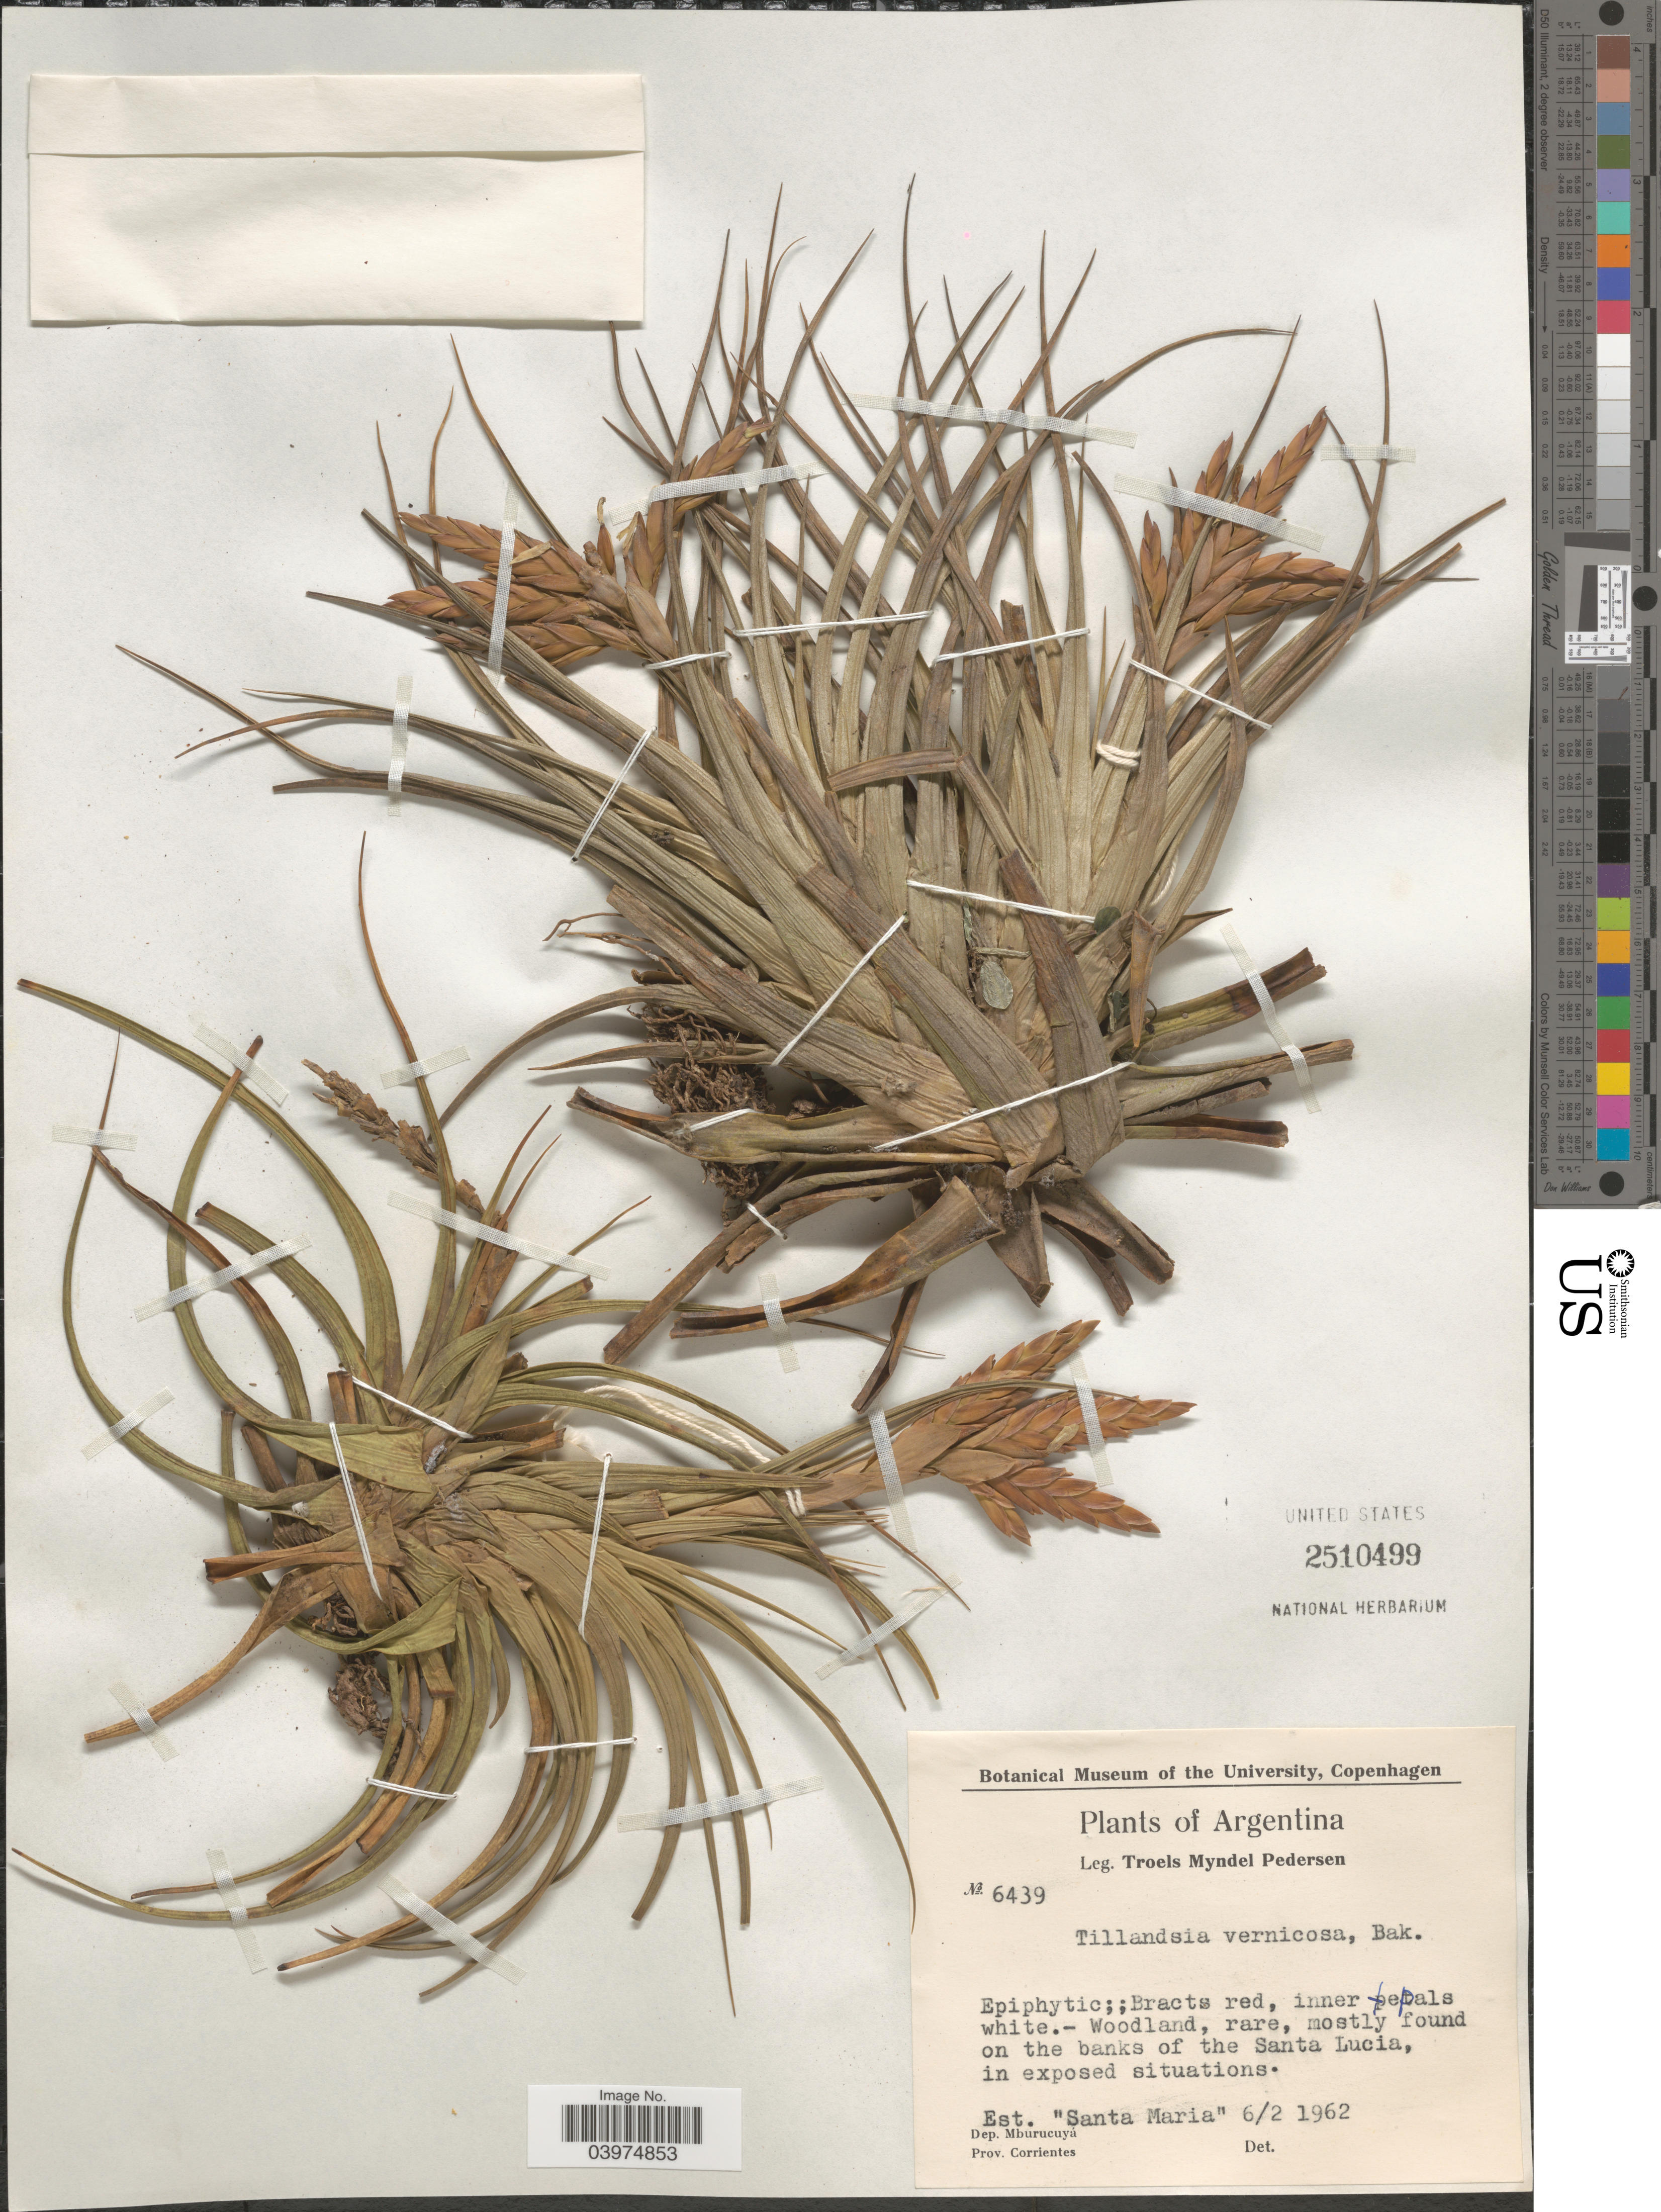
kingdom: Plantae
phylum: Tracheophyta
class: Liliopsida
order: Poales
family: Bromeliaceae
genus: Tillandsia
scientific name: Tillandsia vernicosa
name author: Baker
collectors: T. Pederson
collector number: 6439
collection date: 1962-02-06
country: Argentina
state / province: Corrientes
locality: Woodland, rare, mostly found on the banks of the Santa Lucia, in exposed situations. Est. "Santa Maria". Dep. Mburucuyá.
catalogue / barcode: US 2510499